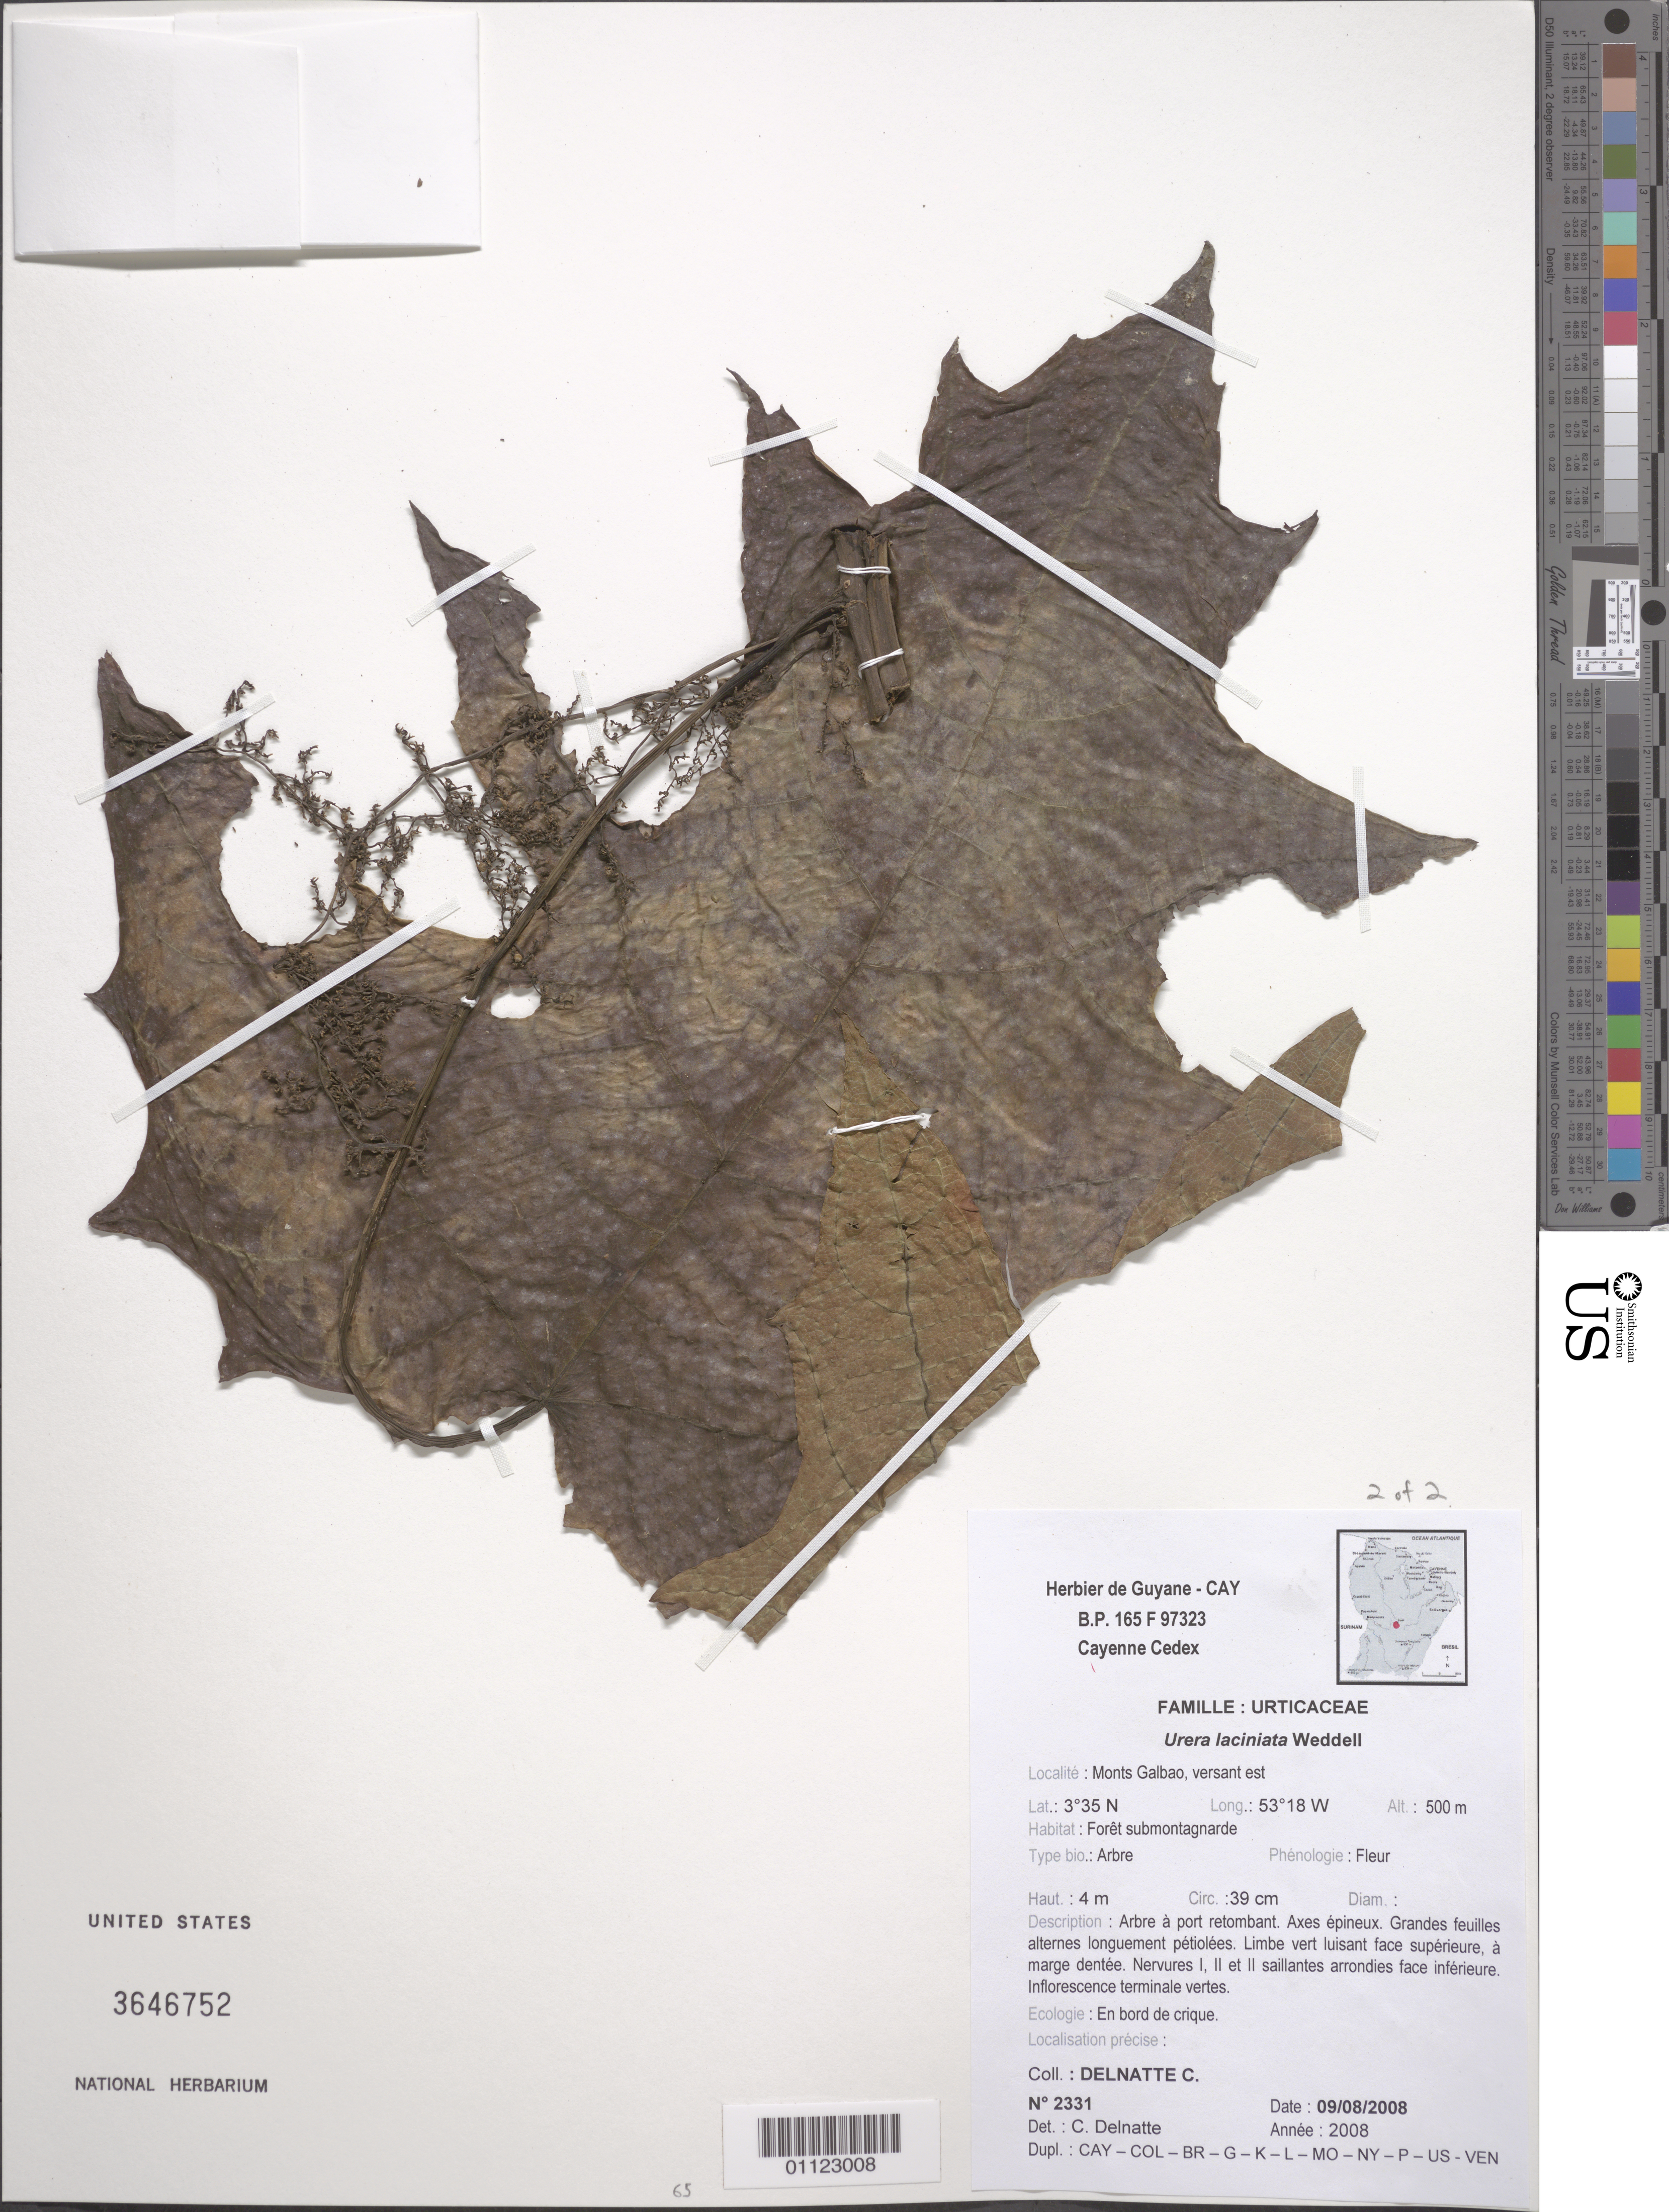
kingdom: Plantae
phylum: Tracheophyta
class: Magnoliopsida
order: Rosales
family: Urticaceae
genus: Urera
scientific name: Urera laciniata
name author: (Gaudich.) Wedd.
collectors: C. Delnatte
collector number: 2331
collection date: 2008-08-09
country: French Guiana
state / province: Cayenne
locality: Monts Galbao, versant est.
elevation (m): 500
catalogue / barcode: US 3646752